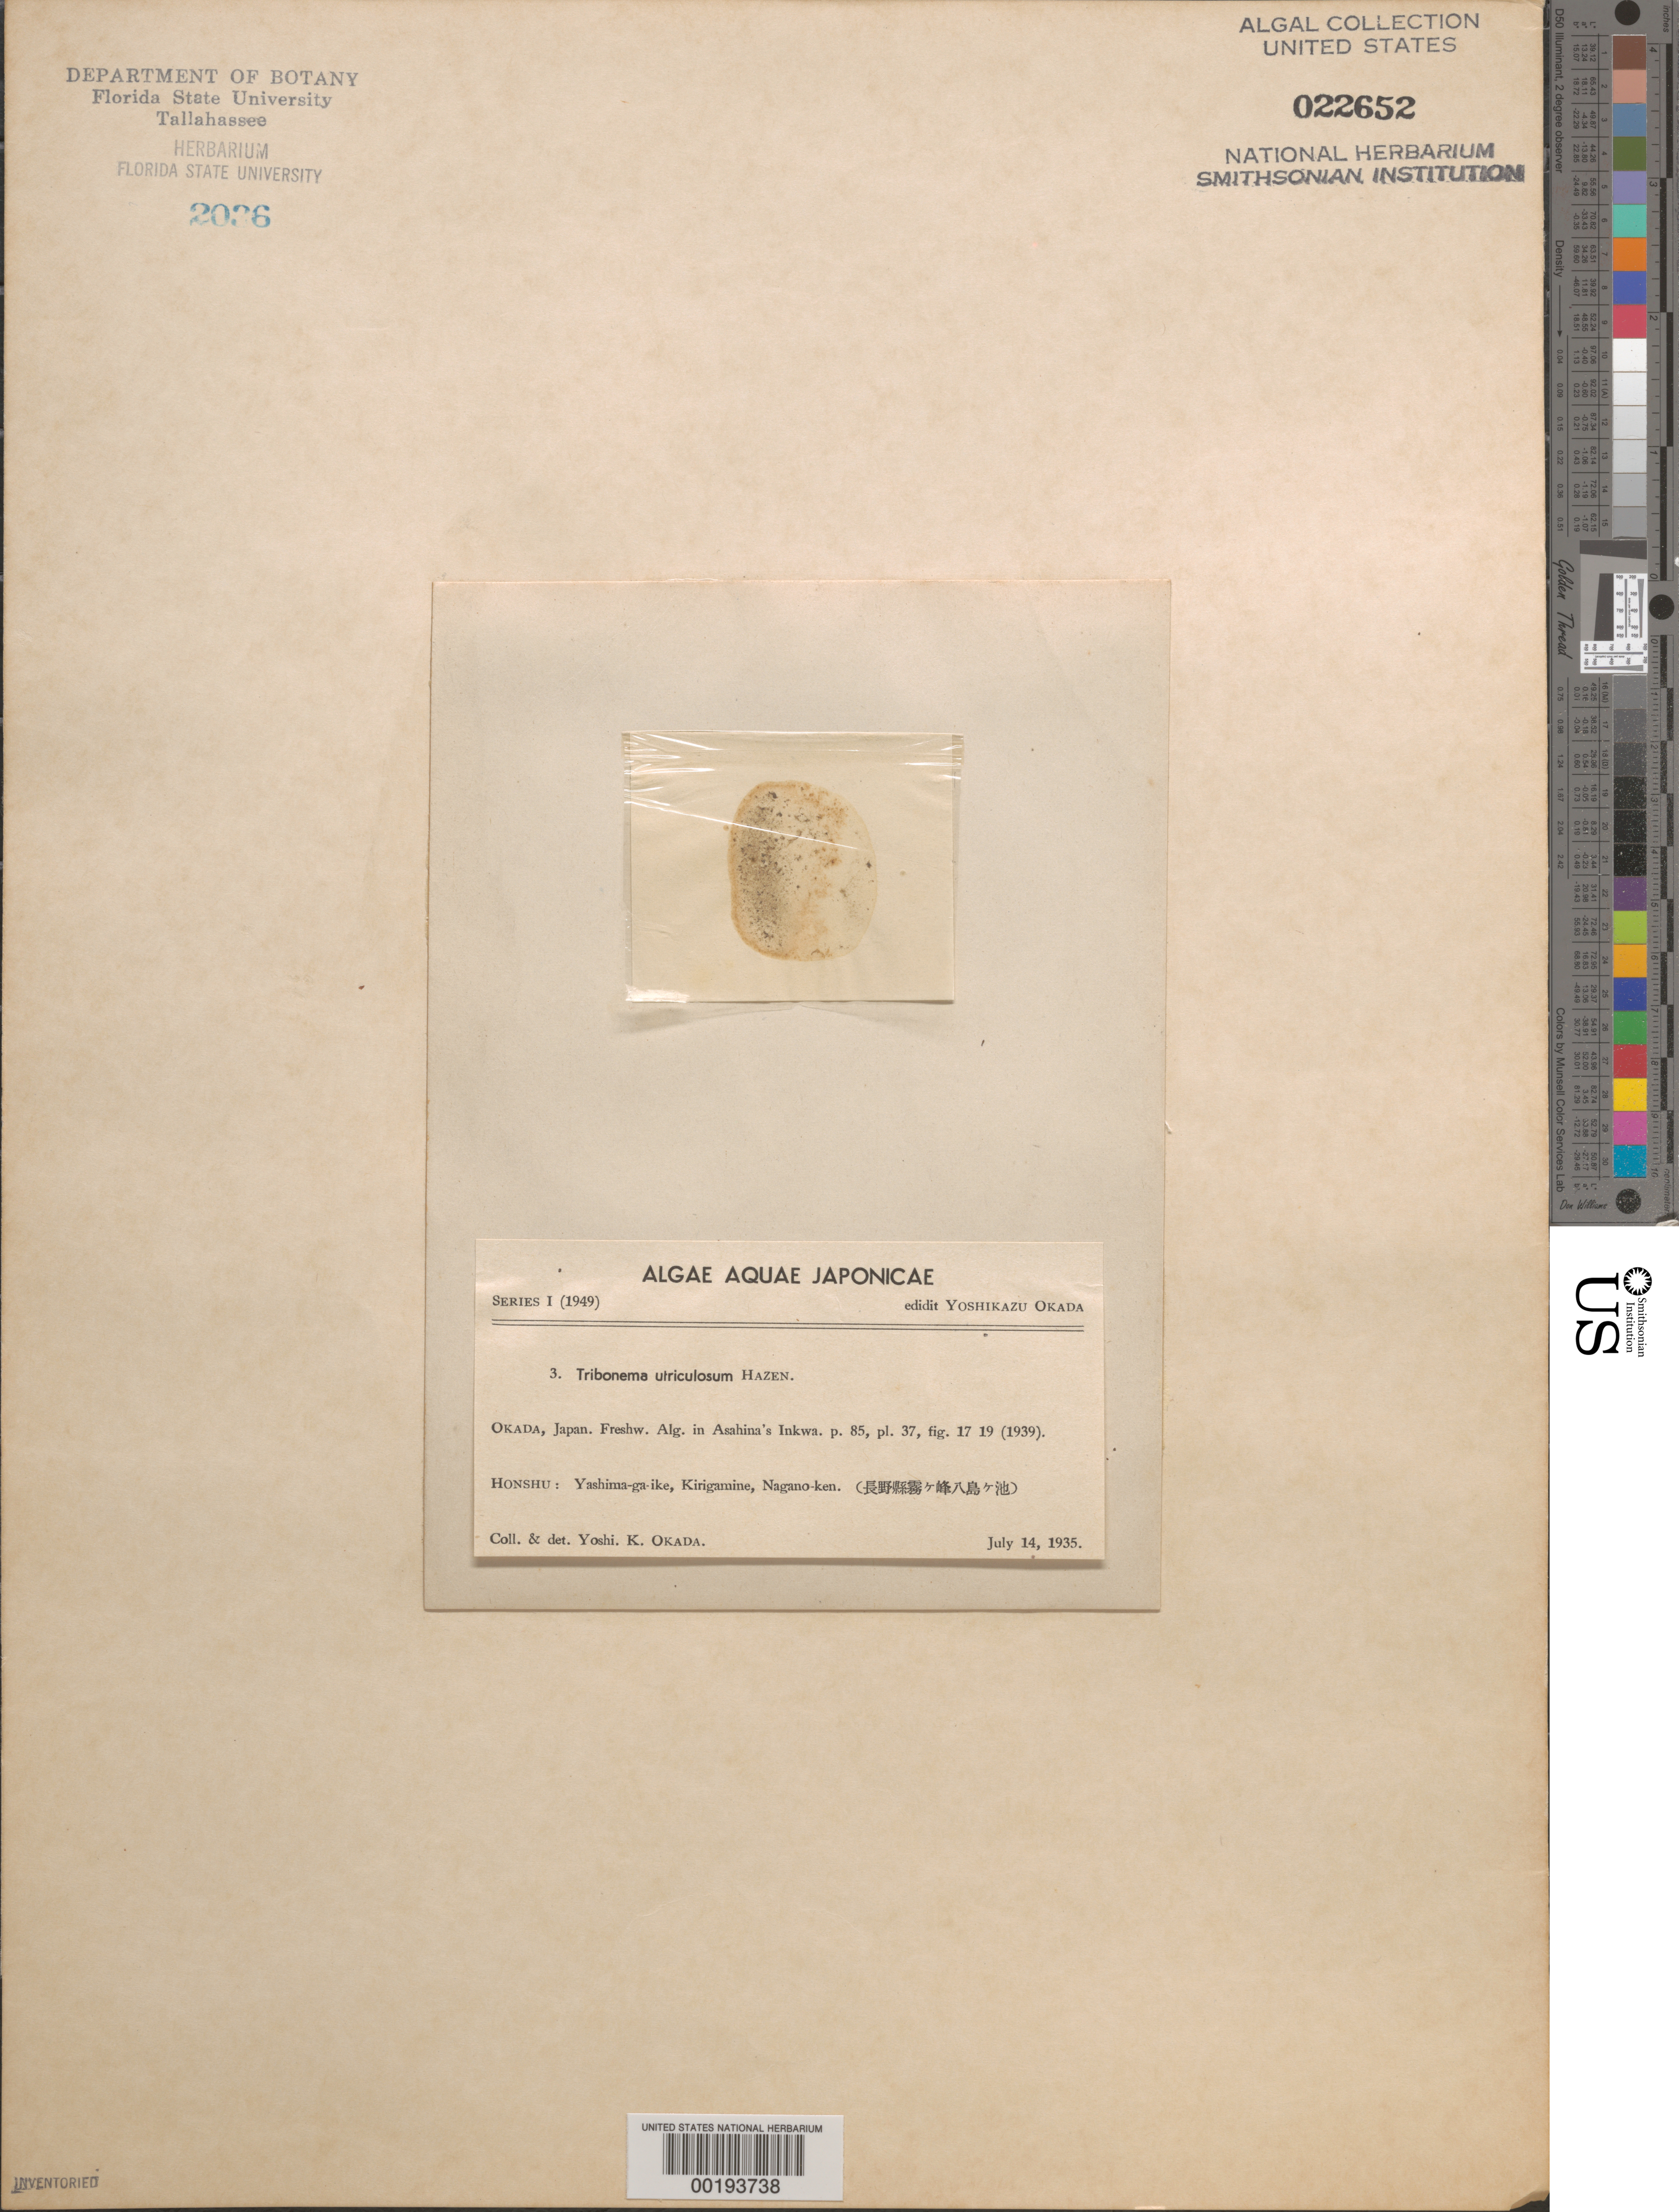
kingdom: Chromista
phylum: Ochrophyta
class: Xanthophyceae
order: Tribonematales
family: Tribonemataceae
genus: Tribonema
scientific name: Tribonema utriculosa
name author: (Kütz.) Hazen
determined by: Okada, Y. K.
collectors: Y. Okada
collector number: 3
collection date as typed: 14 Jul 1935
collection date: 1935-07-14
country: Japan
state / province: Nagano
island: Honshu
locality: Yashima-ga-ike, Kirigamine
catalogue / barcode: US 22652